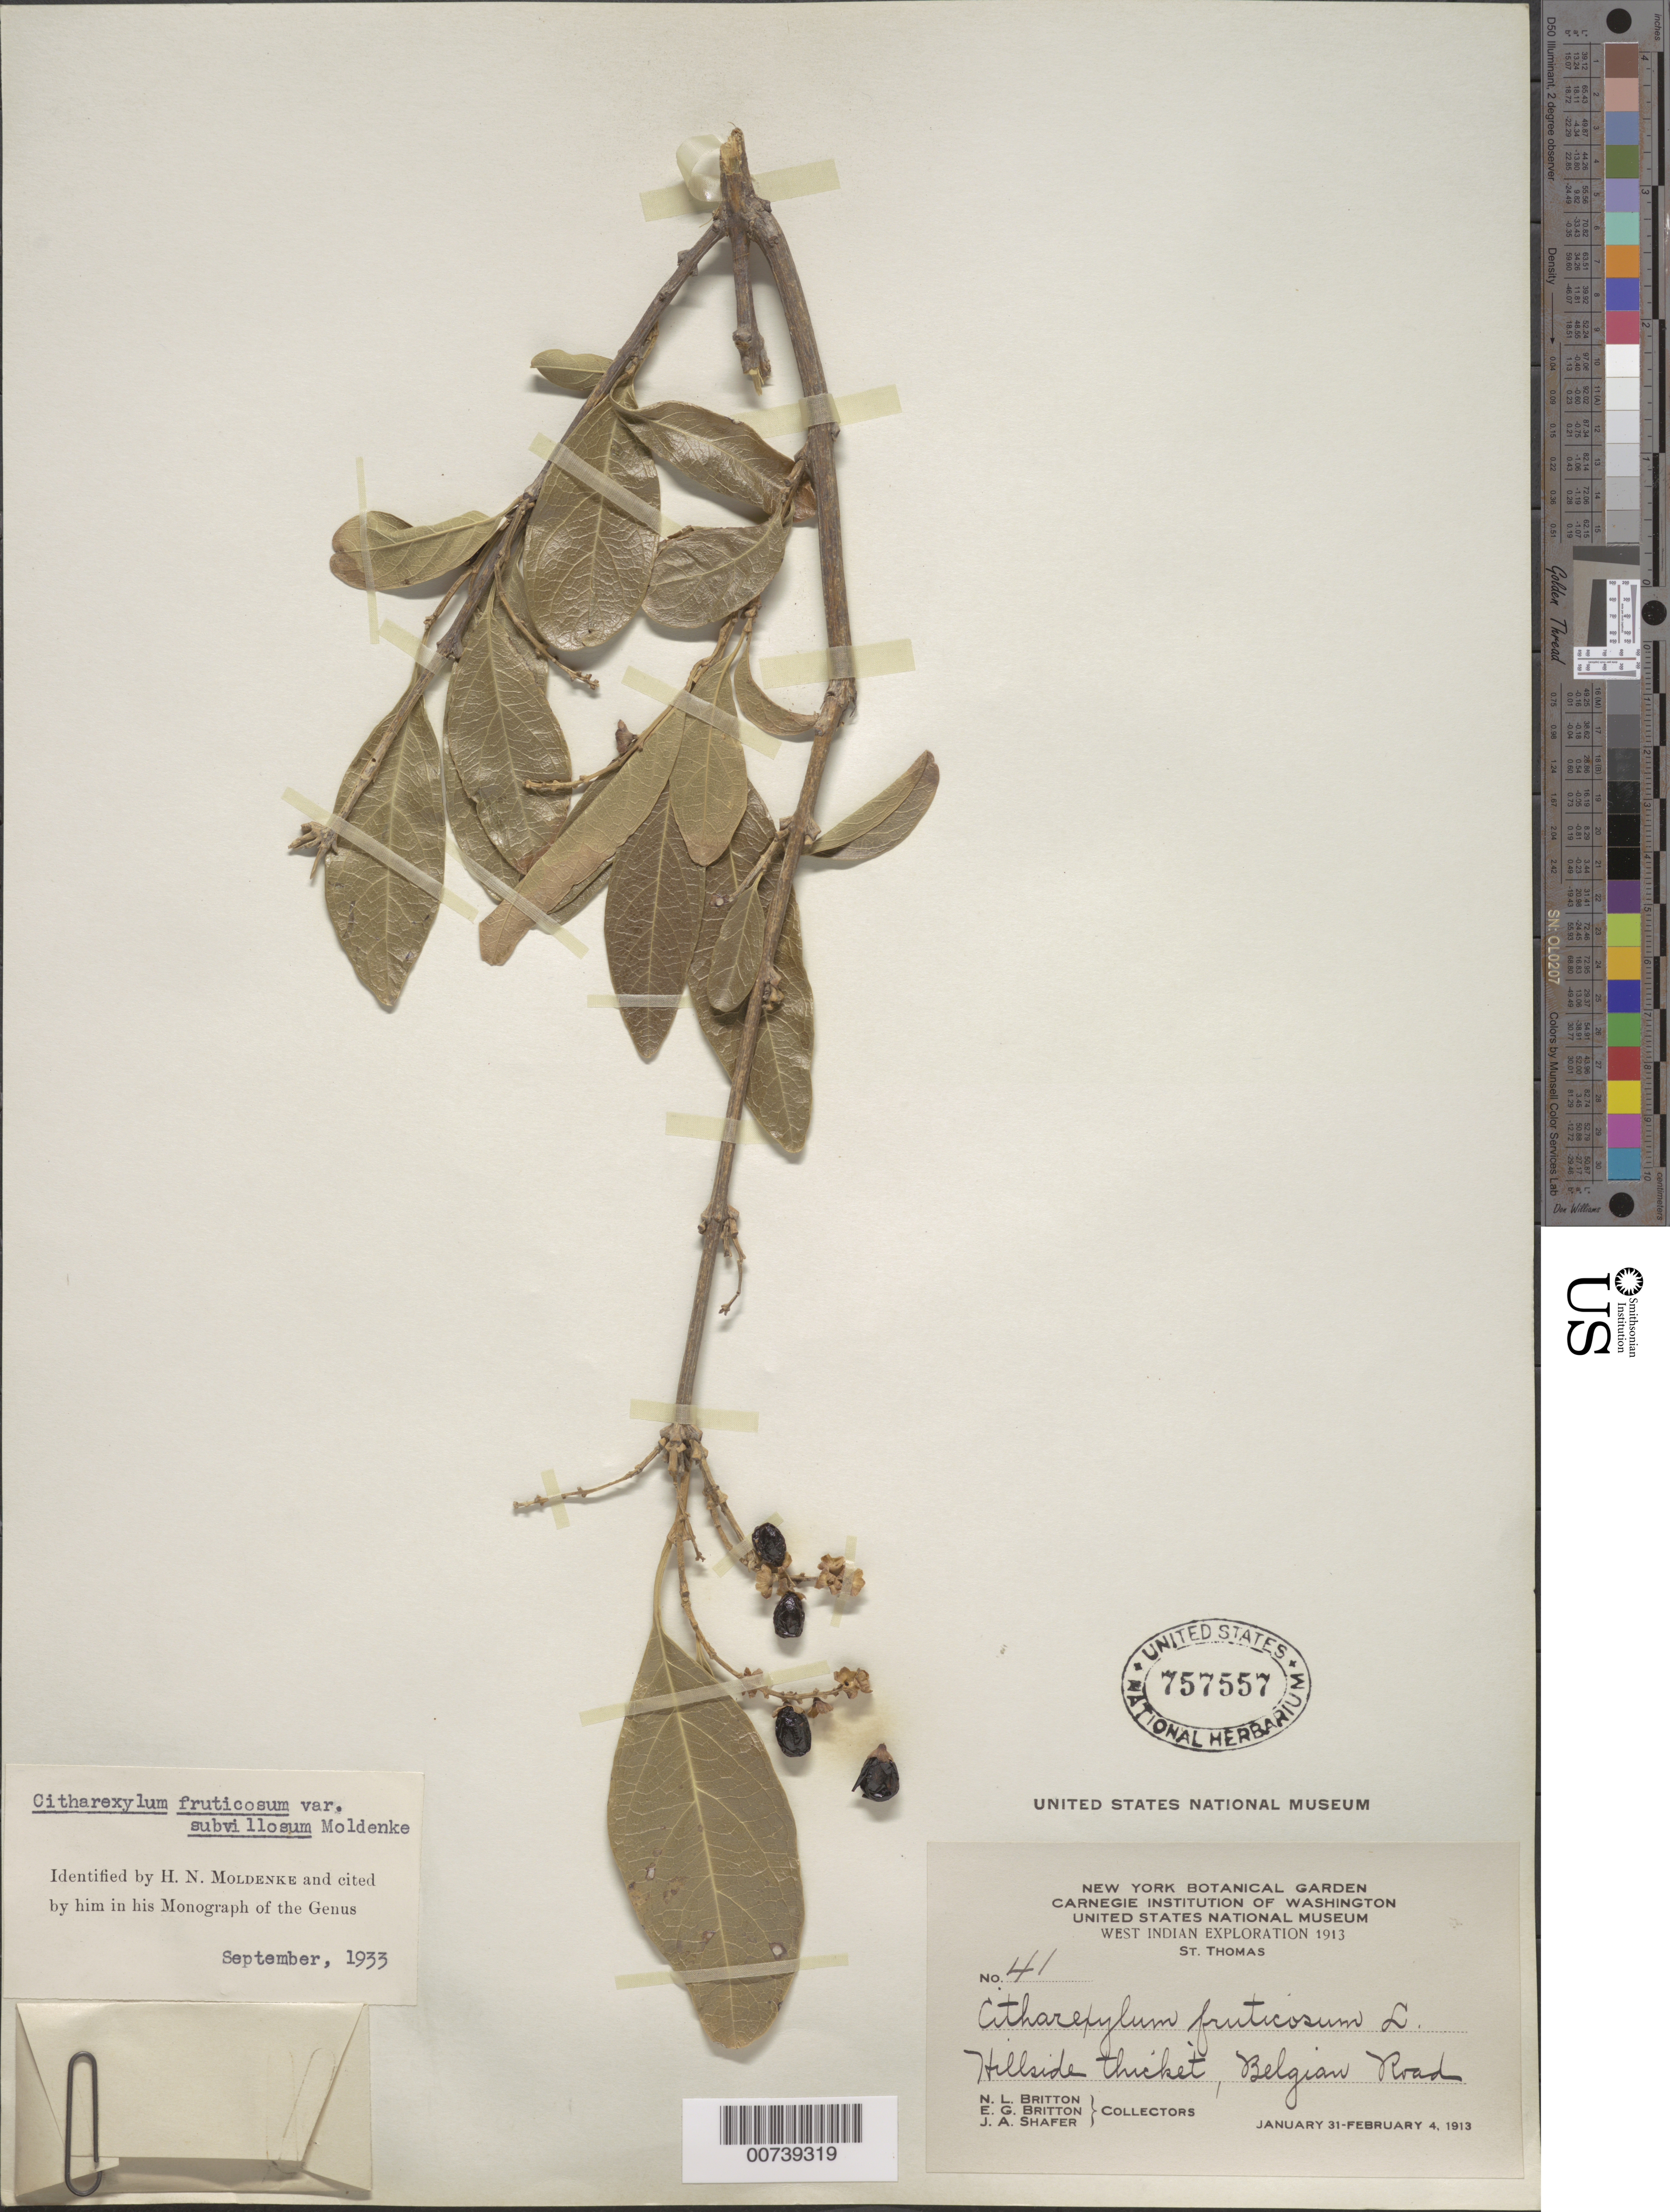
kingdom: Plantae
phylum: Tracheophyta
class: Magnoliopsida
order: Lamiales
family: Verbenaceae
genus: Citharexylum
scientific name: Citharexylum spinosum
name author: L.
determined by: Moldenke, H. N.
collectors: N. Britton, E. G. Britton & J. A. Shafer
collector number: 41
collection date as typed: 31 Jan 1913 to 04 Feb 1913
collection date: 1913-01-31/1913-02-04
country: U.S. Virgin Islands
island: St. Thomas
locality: Belgian Road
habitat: Hillside thicket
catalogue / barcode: US 757557